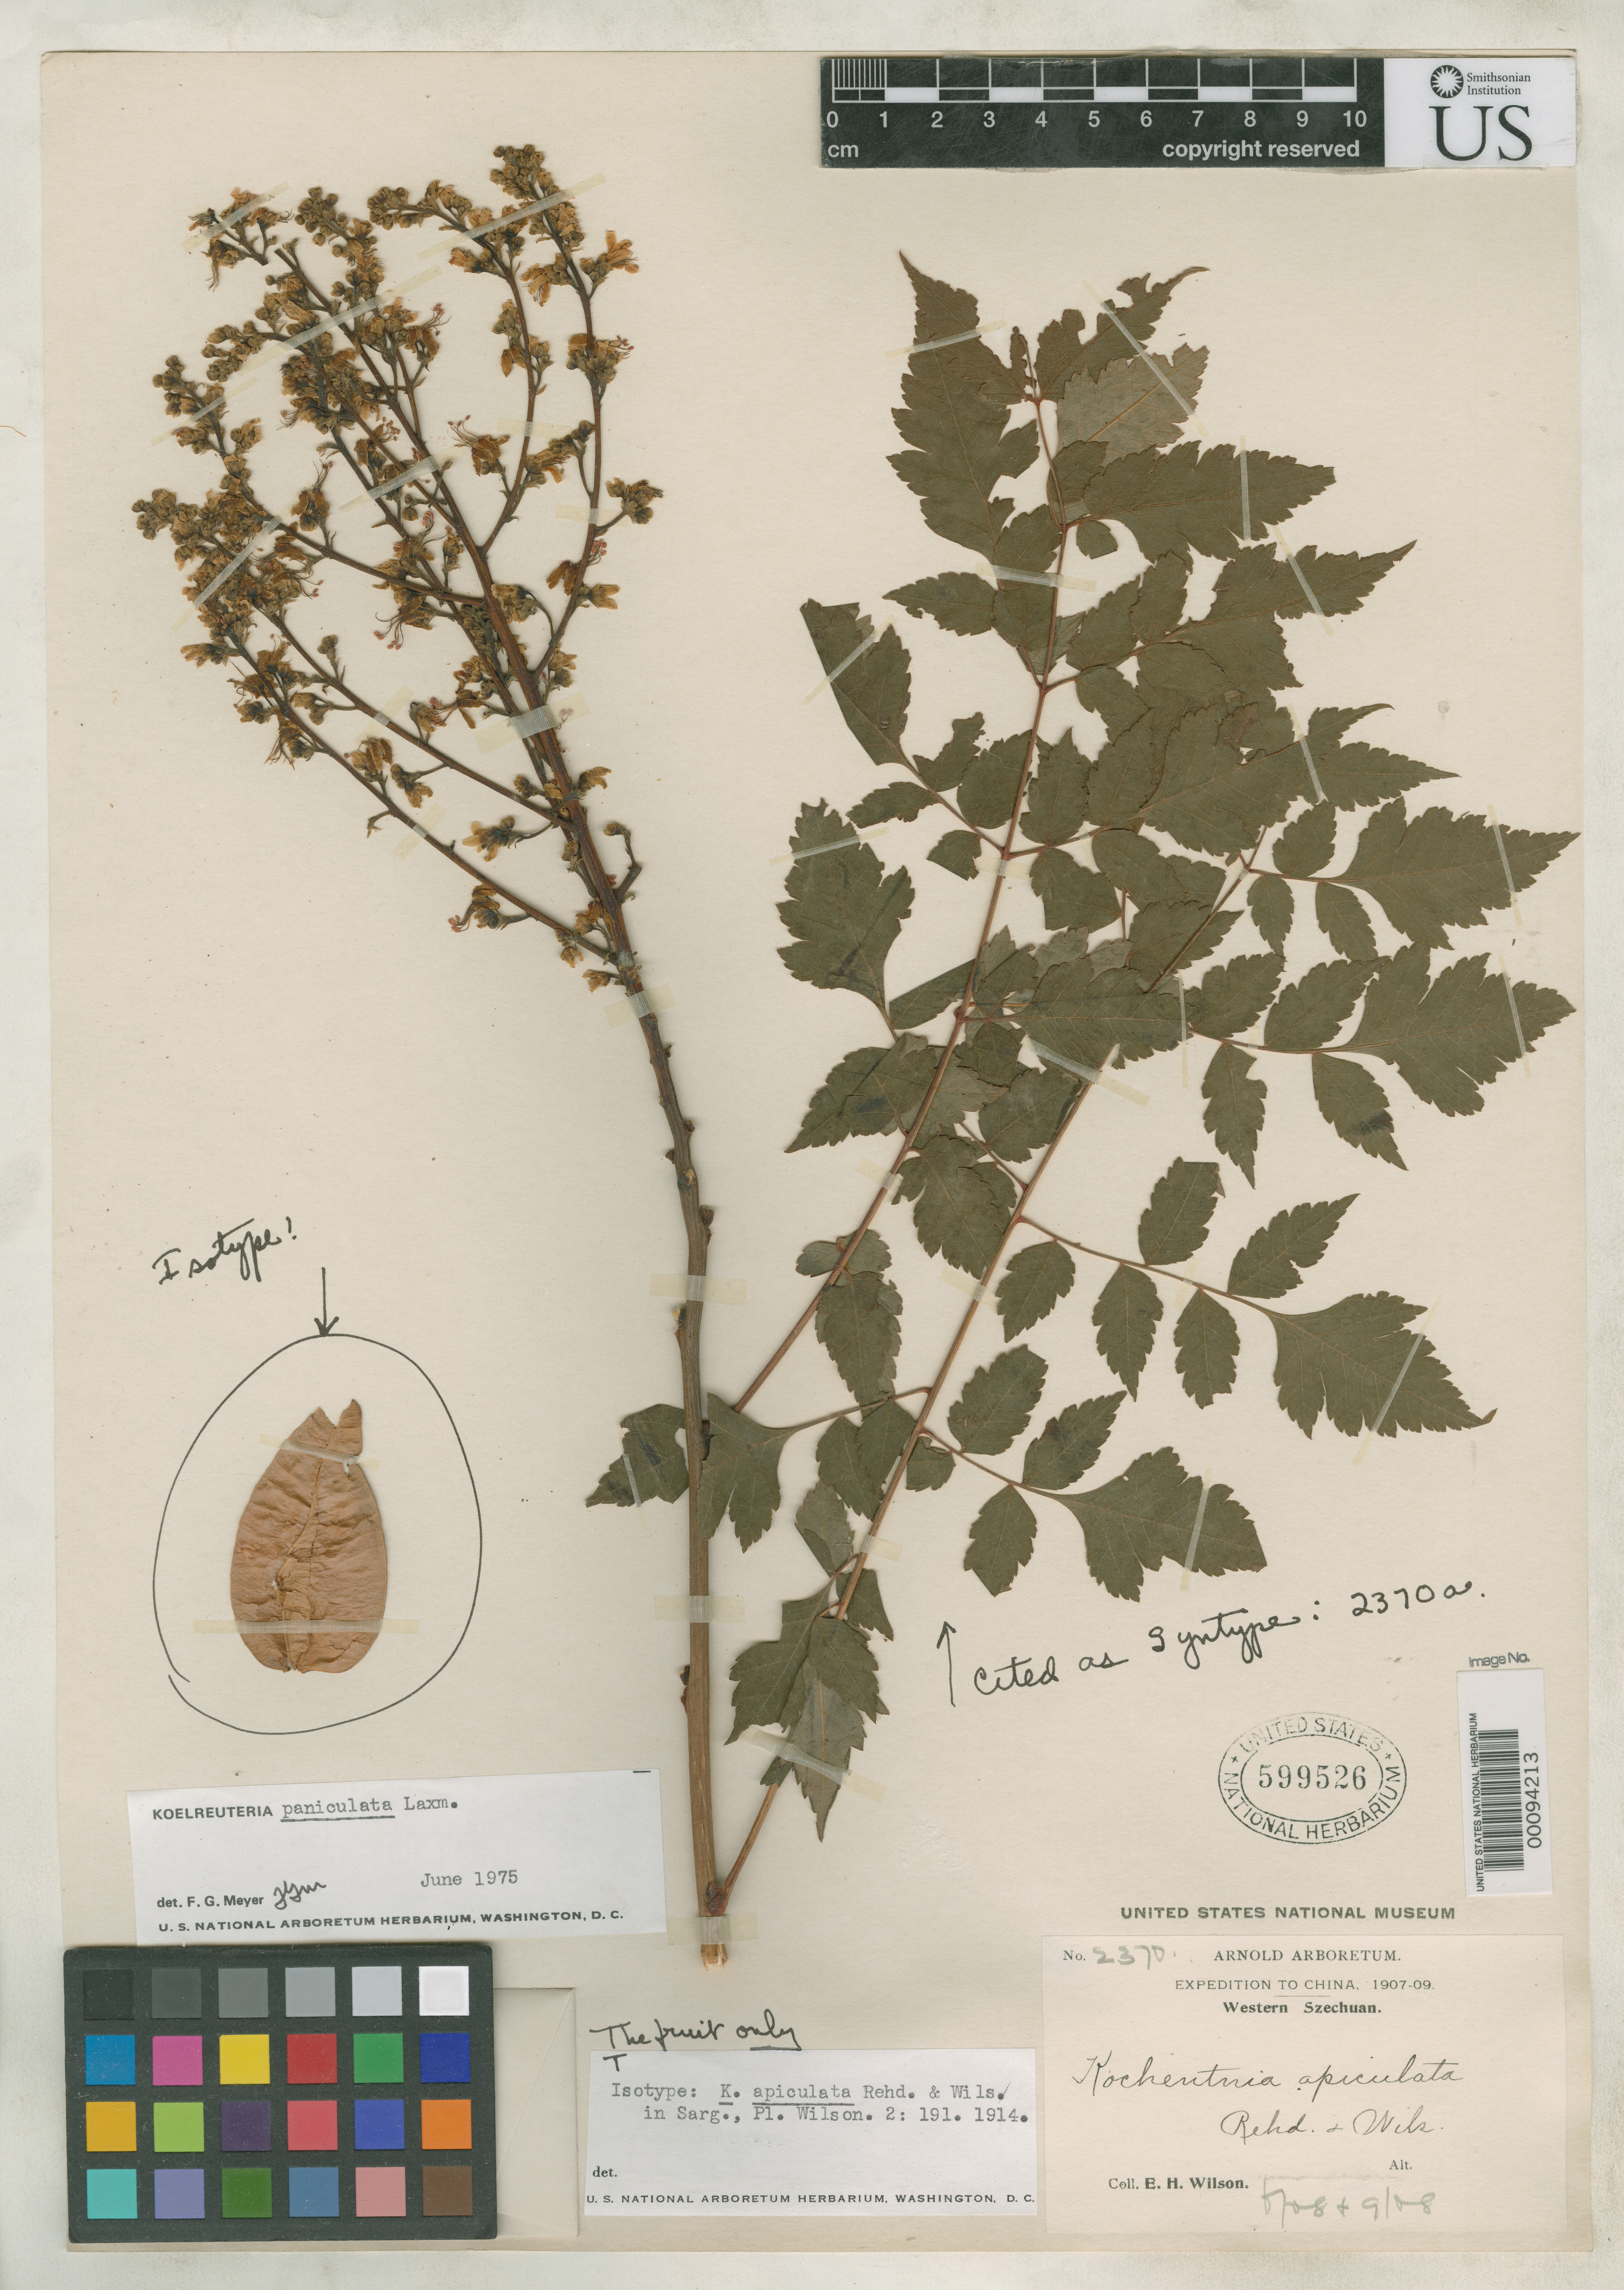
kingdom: Plantae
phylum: Tracheophyta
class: Magnoliopsida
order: Sapindales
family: Sapindaceae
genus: Koelreuteria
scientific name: Koelreuteria apiculata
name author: Rehder & E.H. Wilson in Sarg.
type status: Type Collection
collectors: E. H. Wilson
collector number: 2370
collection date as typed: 28 Jun 1908 to -- Sep 1908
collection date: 1908-06-28/1908-09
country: China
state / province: Sichuan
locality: NE of Tachien-lu, near Romi-chango.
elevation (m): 2300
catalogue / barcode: US 599526